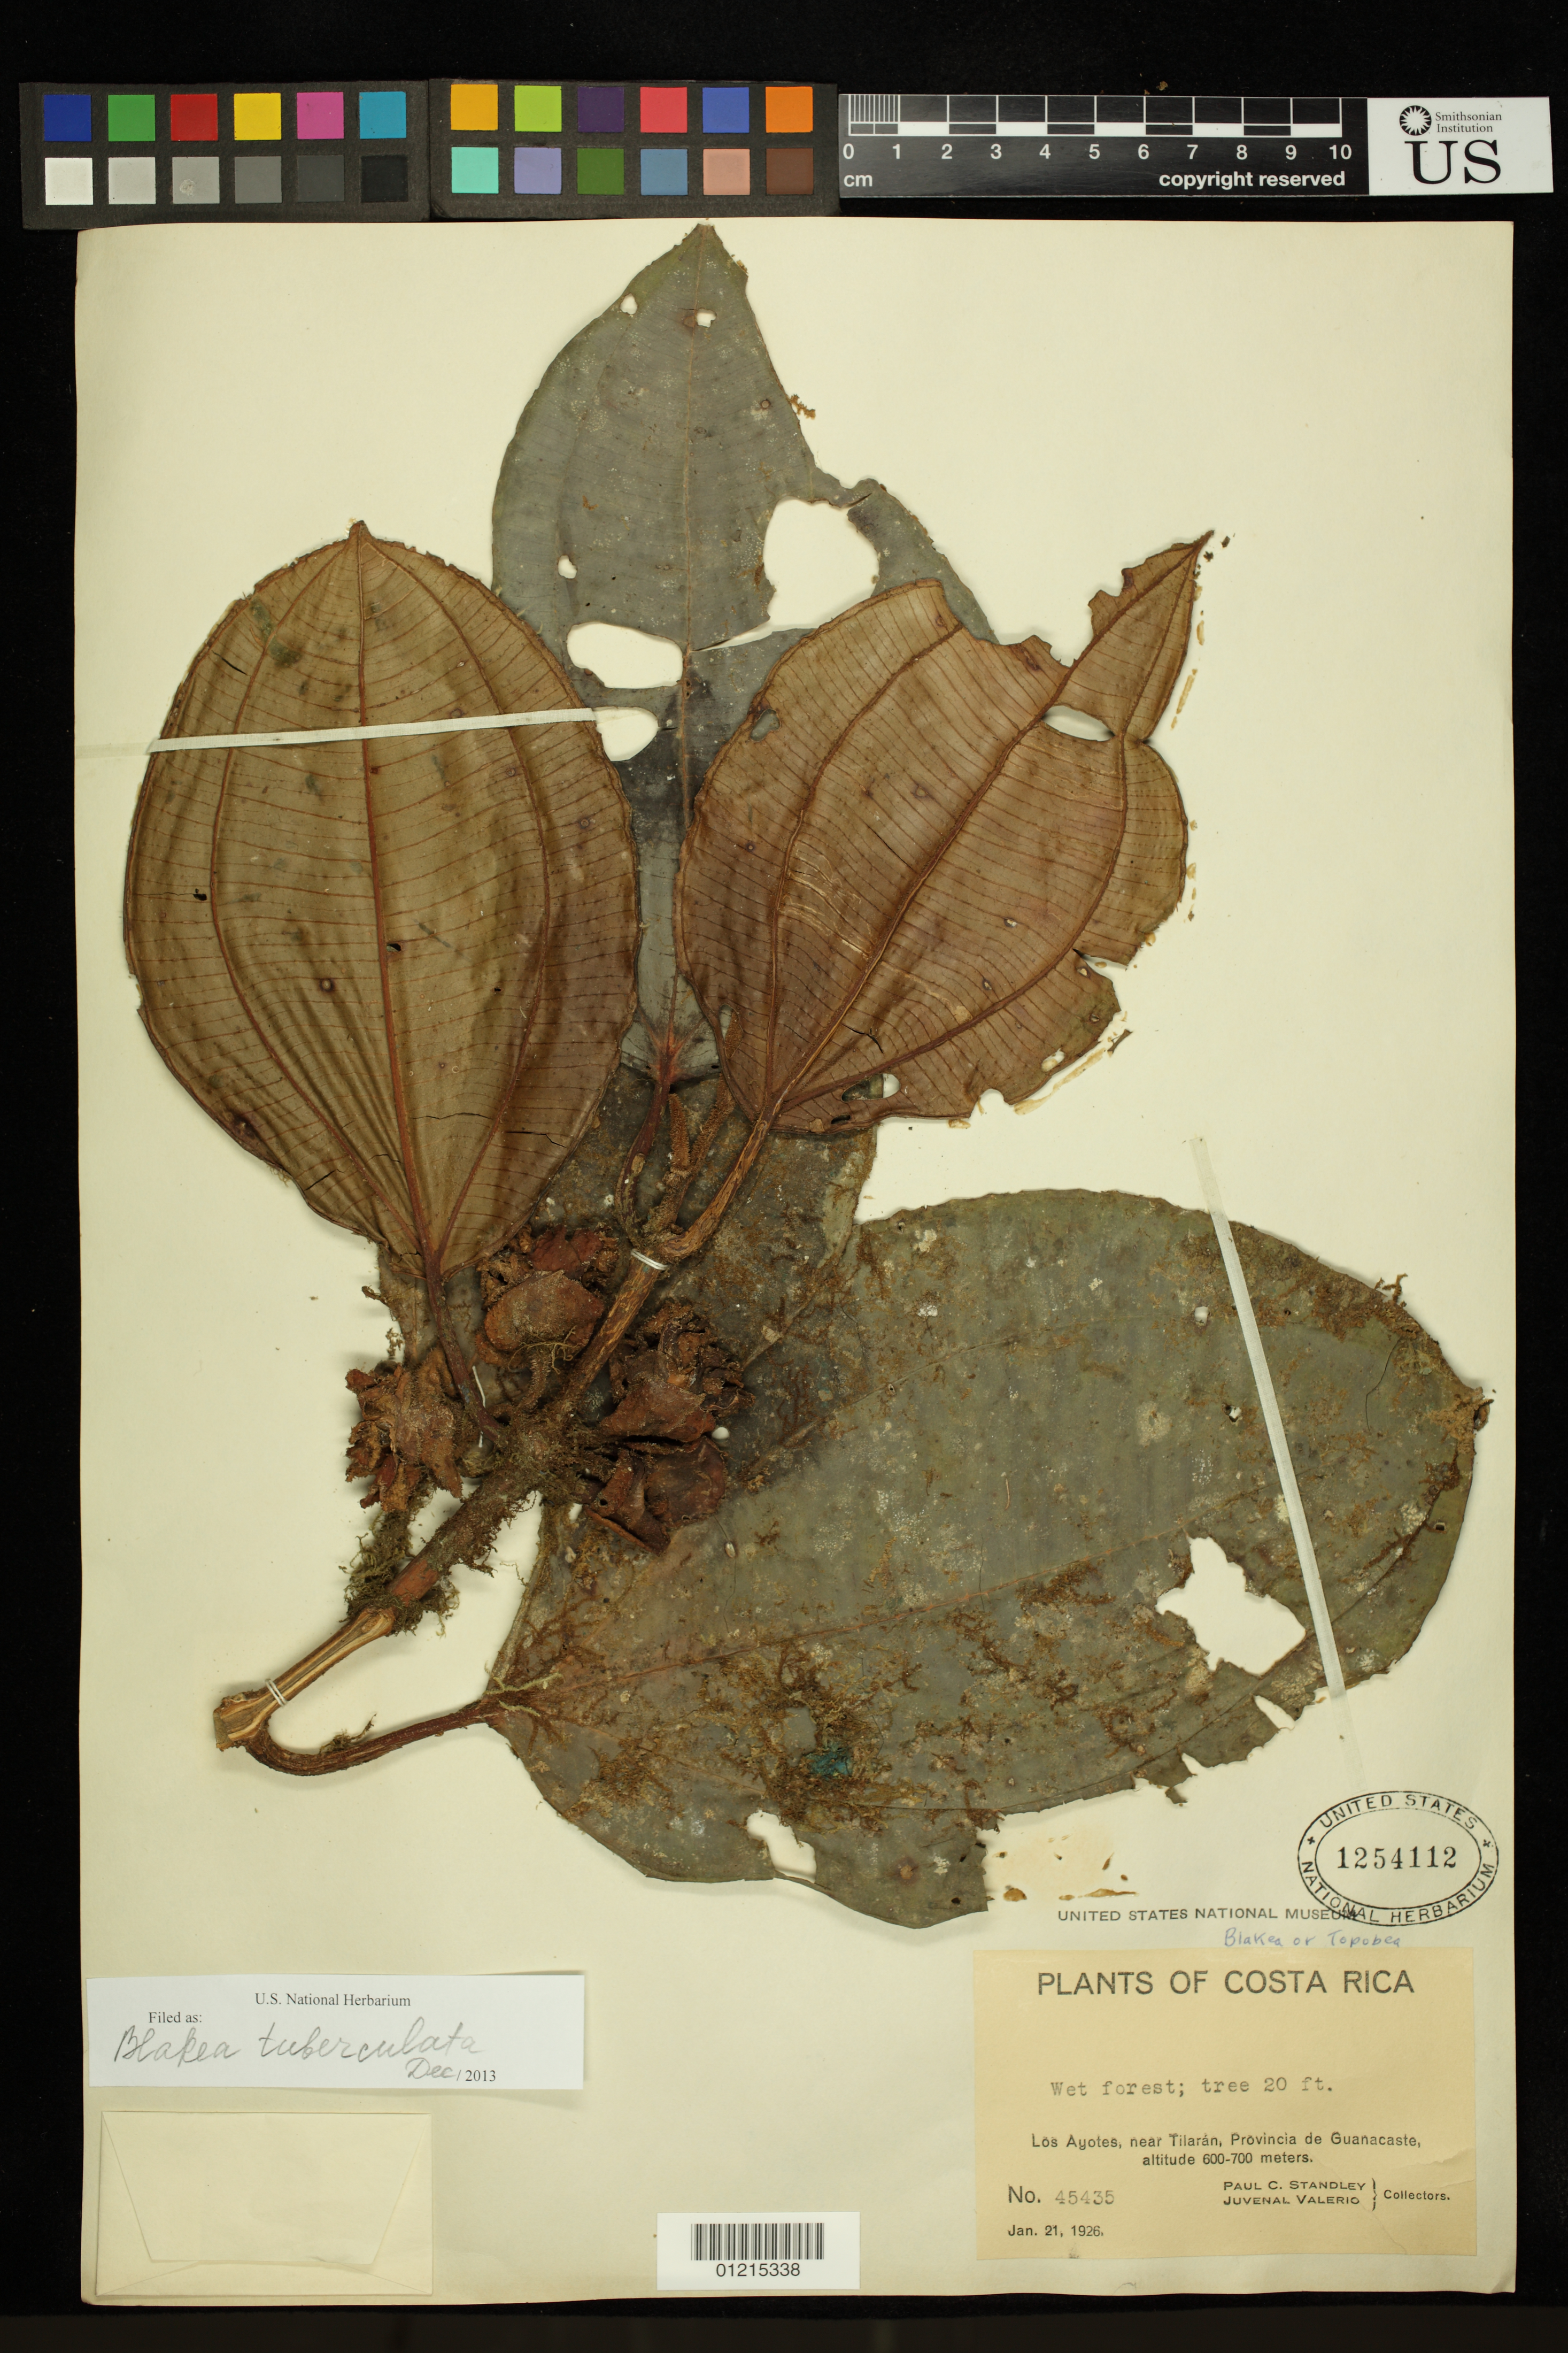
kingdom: Plantae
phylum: Tracheophyta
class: Magnoliopsida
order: Myrtales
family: Melastomataceae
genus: Blakea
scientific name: Blakea tuberculata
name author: Donn. Sm.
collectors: P. C. Standley & J. Valerio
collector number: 45435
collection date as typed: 21 Jan 1926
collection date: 1926-01-21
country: Costa Rica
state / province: Guanacaste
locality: Los Ayotes, near Tilarán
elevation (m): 600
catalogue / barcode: US 1254112